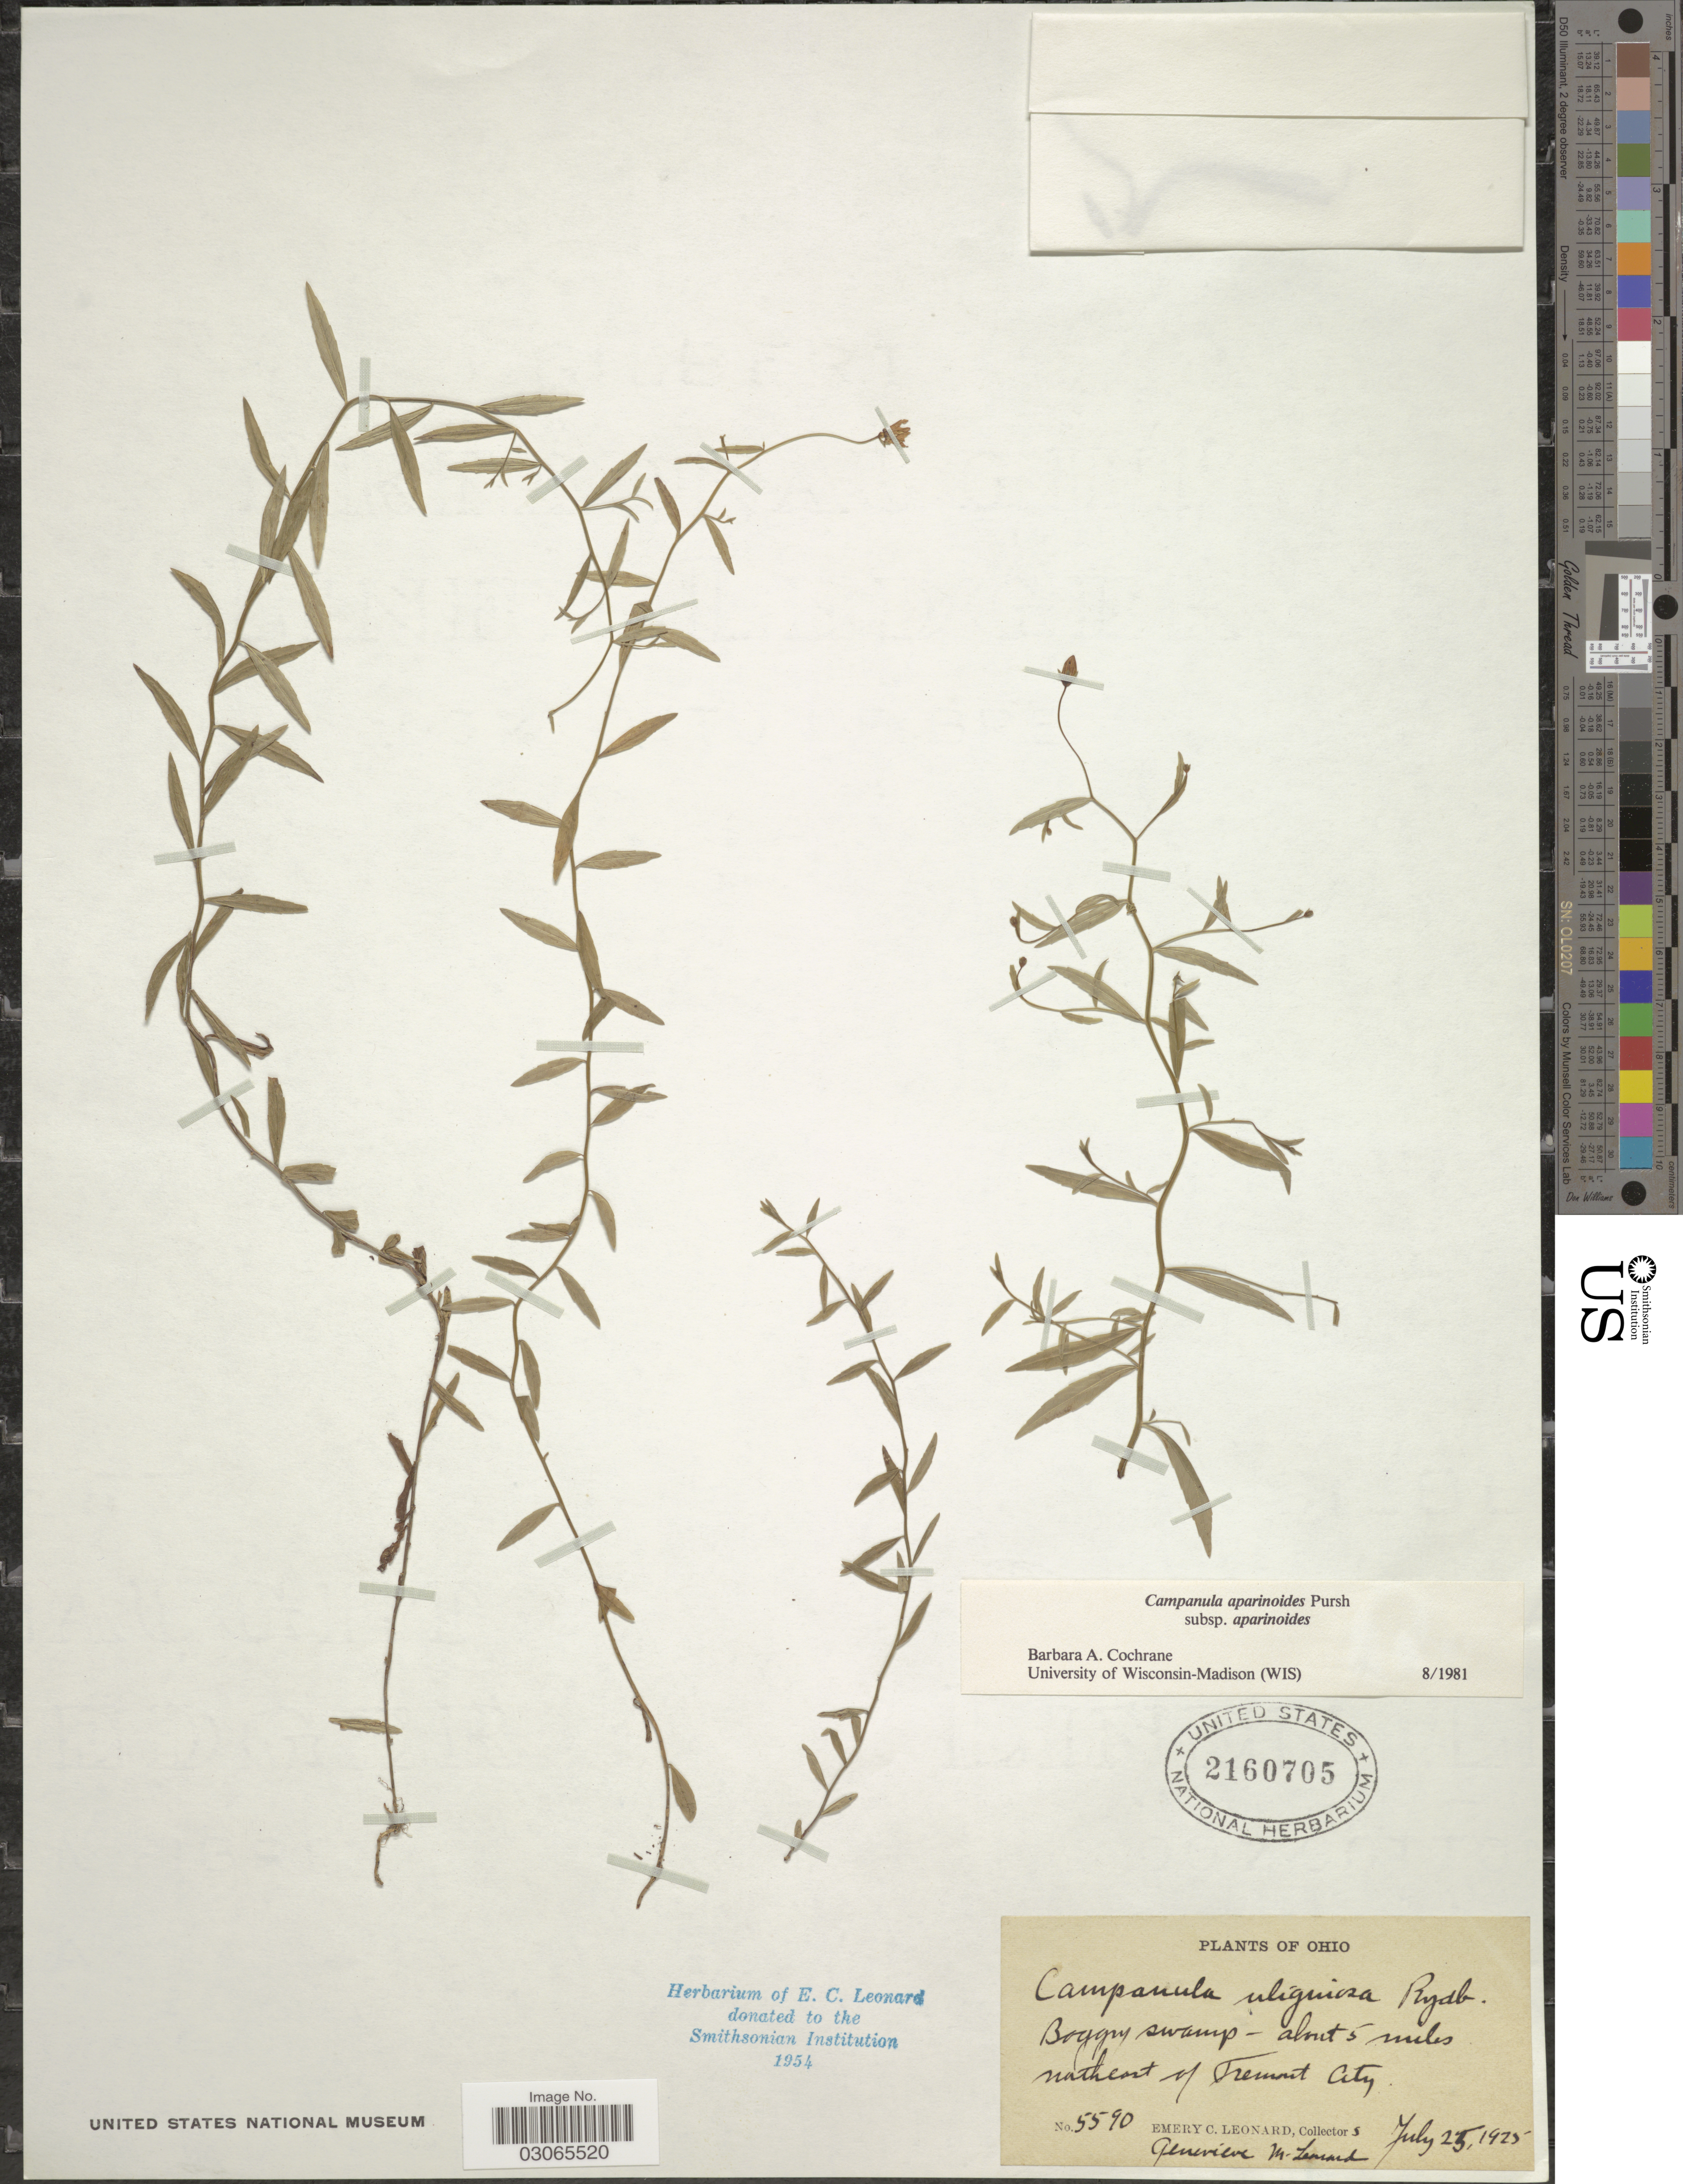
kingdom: Plantae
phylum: Tracheophyta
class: Magnoliopsida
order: Asterales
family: Campanulaceae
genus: Campanula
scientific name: Campanula aparinoides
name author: Pursh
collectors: E. C. Leonard & G. M. Leonard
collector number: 5590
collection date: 1925-07-25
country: United States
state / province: Ohio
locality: Boggy swamp - about 5 miles northeast of Tremont City.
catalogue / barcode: US 2160705